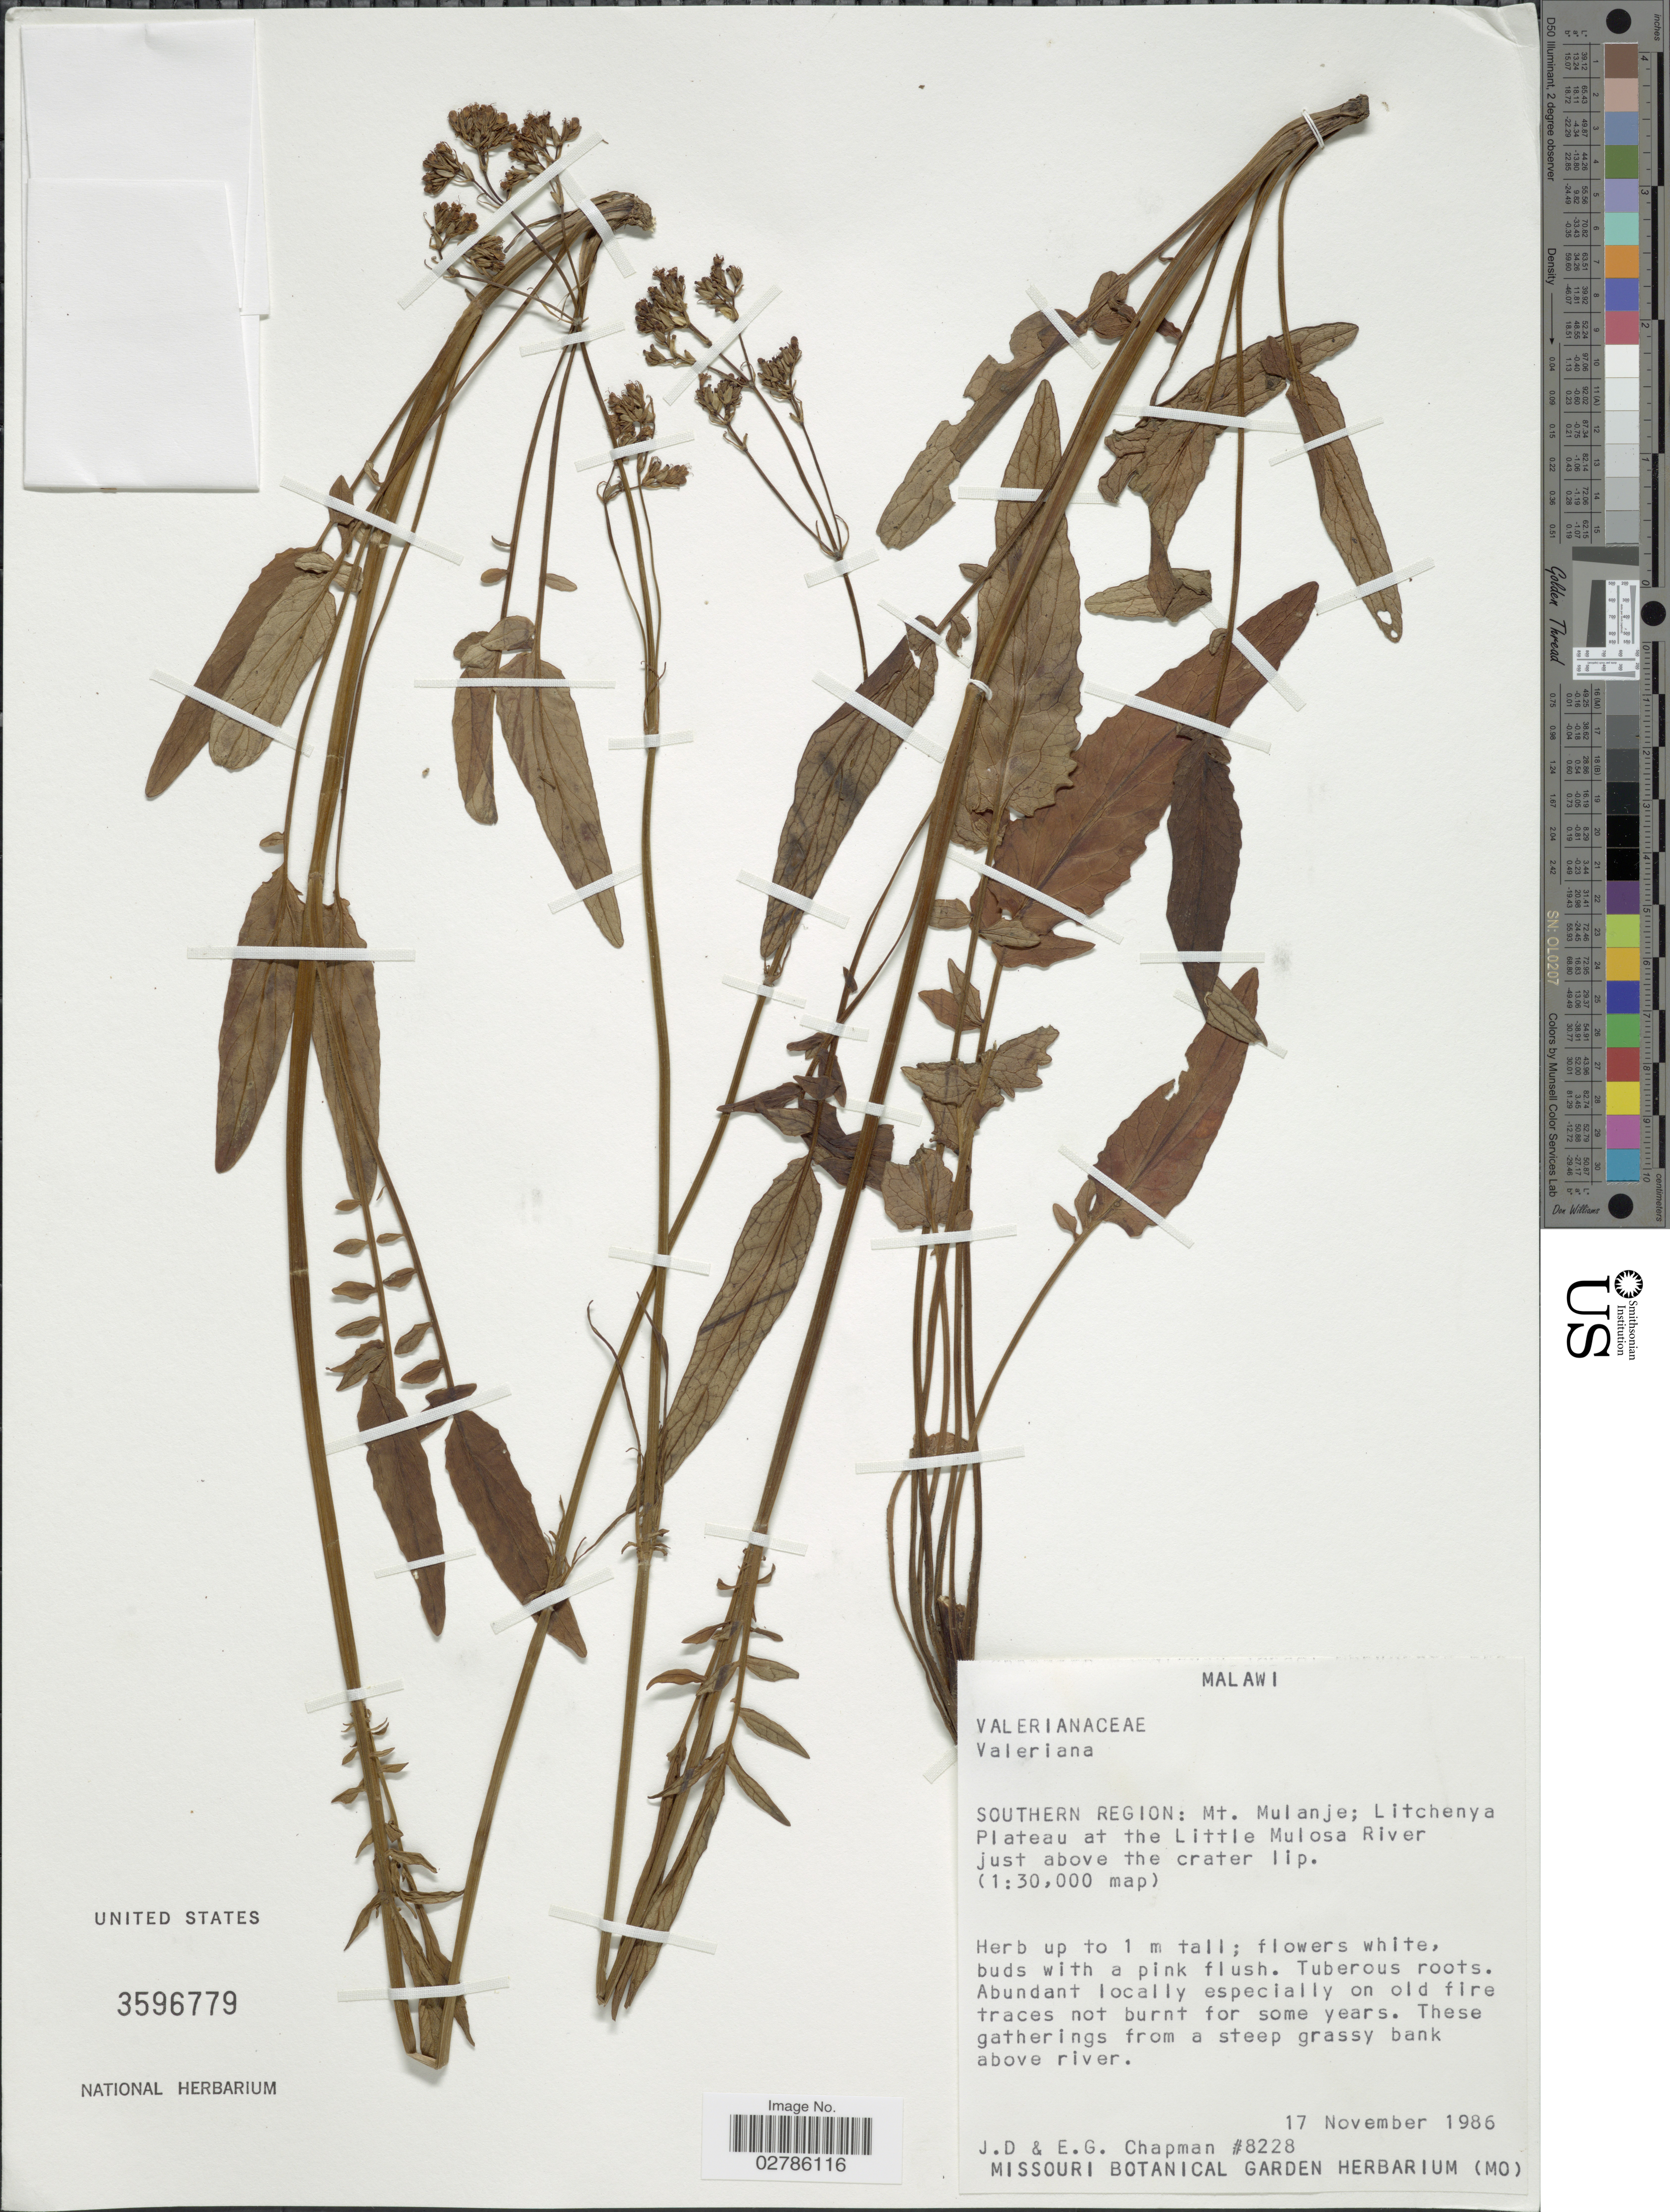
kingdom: Plantae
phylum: Tracheophyta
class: Magnoliopsida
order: Dipsacales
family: Caprifoliaceae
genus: Valeriana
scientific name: Valeriana sp.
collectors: J. D. Chapman & E. Chapman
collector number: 8228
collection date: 1986-11-17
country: Malawi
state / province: Southern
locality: Southern Region: Mt. Mulanje; Litchenya Plateau at the Little Mulosa River just above the crater lip. (1:30000 map).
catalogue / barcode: US 3596779